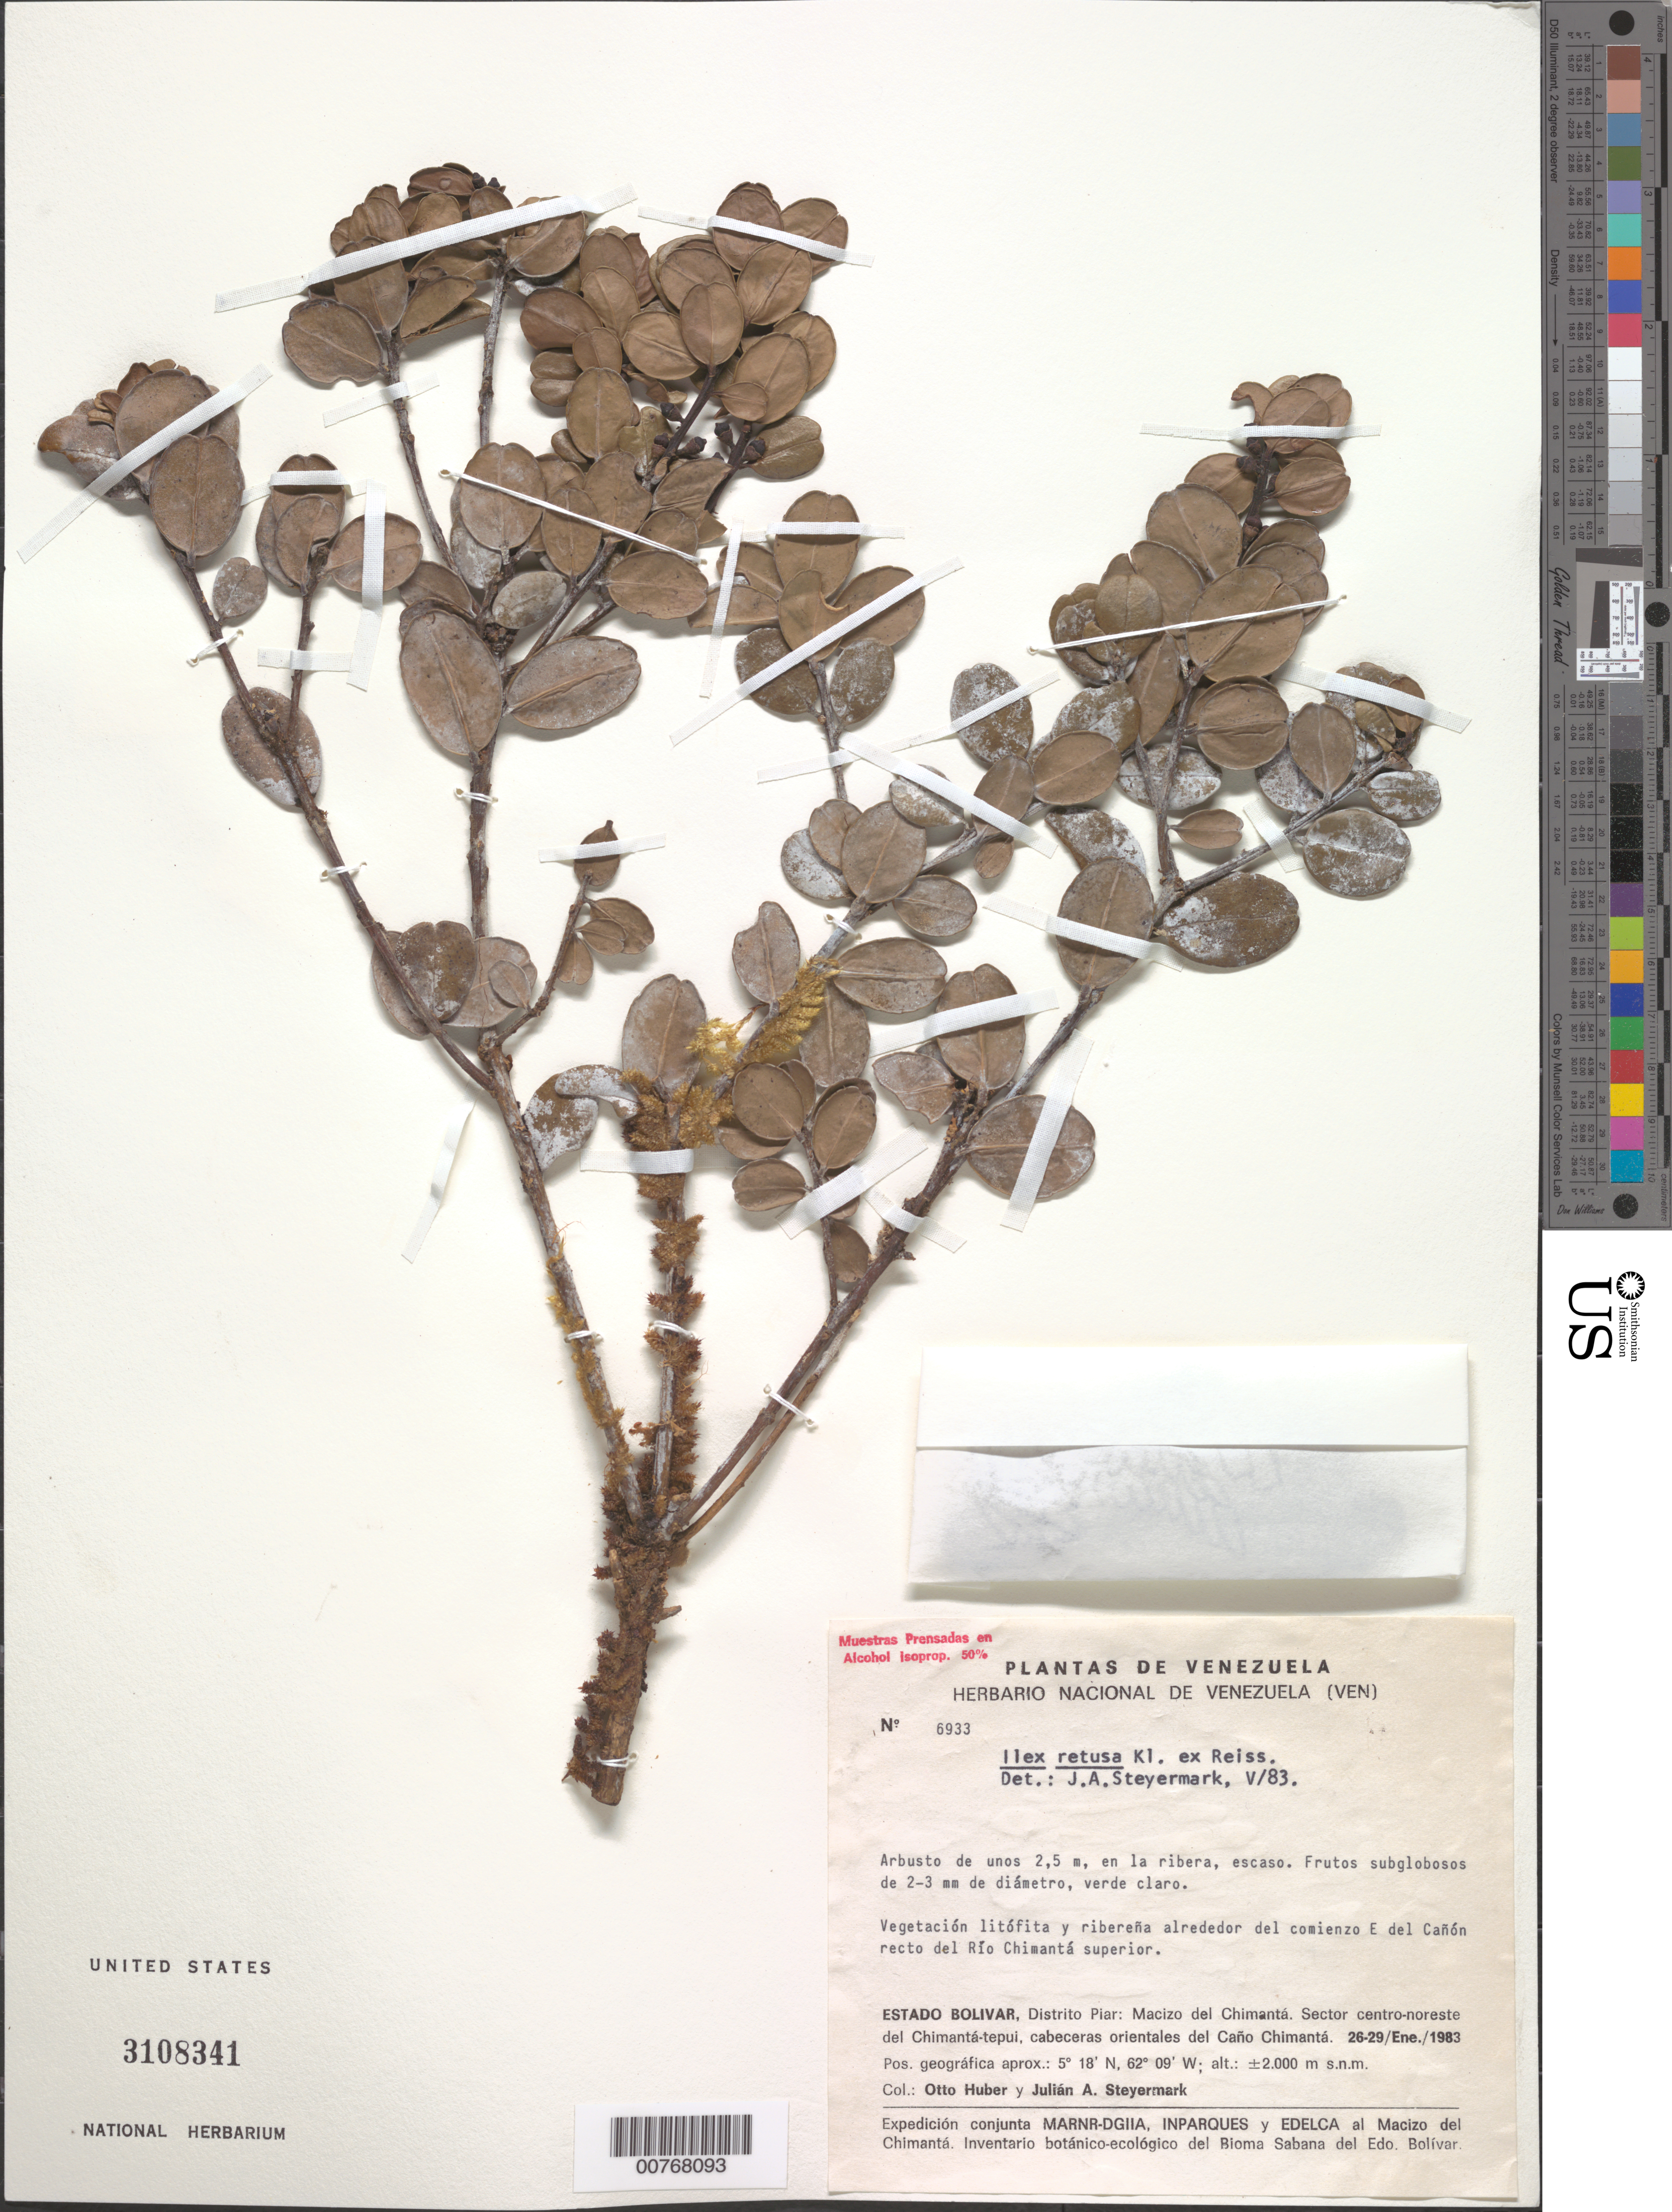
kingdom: Plantae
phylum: Tracheophyta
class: Magnoliopsida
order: Aquifoliales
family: Aquifoliaceae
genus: Ilex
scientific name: Ilex retusa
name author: Klotzsch ex Reissek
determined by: Steyermark, Julian A., (VEN)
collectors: O. Huber & J. Steyermark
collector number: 6933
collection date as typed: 26-Jan-83 to 29-Jan-83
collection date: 1983-01-26/1983-01-29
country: Venezuela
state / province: Bolívar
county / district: Piar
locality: Macizo del Chimantá, NE Chimantá-tepuí, cabeceras orientales del Río Chimantá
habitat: Found on the shore/bank; laterite and riverine vegetation in the areas E of the beginning of the canyon straight to the upper Río Chimantá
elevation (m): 2000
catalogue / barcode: US 3108341